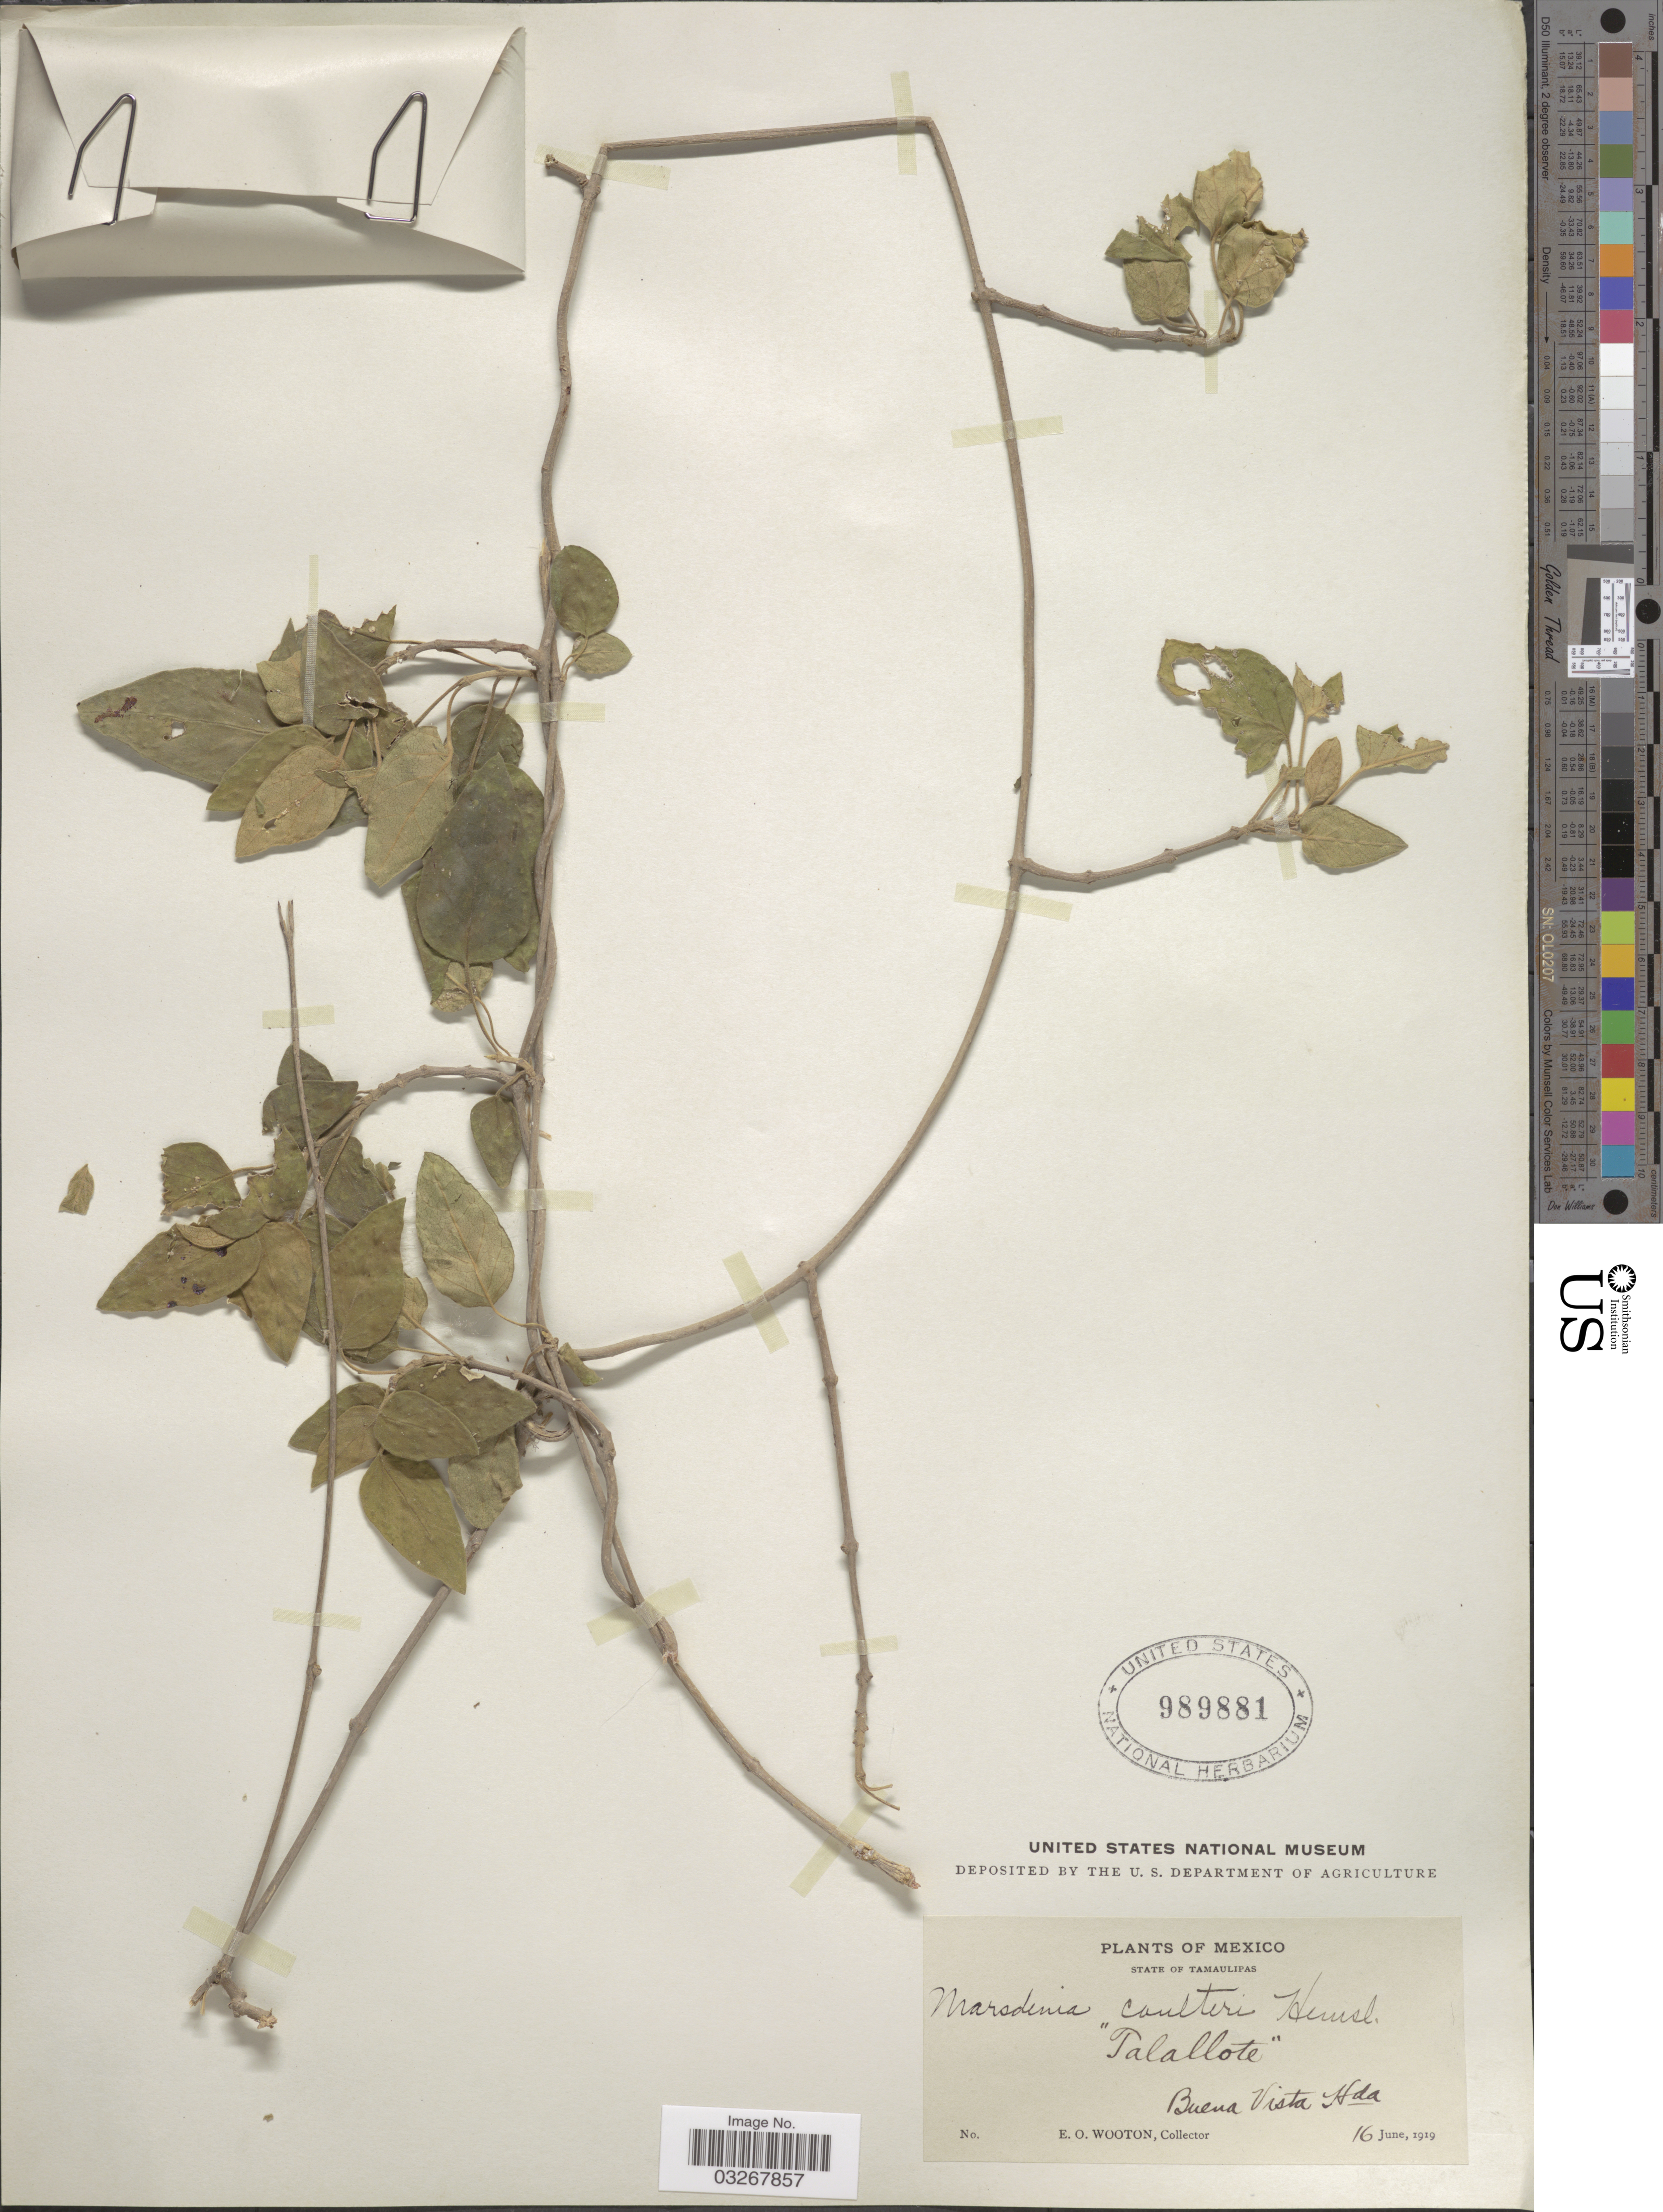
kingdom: Plantae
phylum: Tracheophyta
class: Magnoliopsida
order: Gentianales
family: Apocynaceae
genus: Marsdenia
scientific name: Marsdenia coulteri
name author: Hemsl.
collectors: E. O. Wooton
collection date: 1919-06-16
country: Mexico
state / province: Tamaulipas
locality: Buena Vista Hda.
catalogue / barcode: US 989881